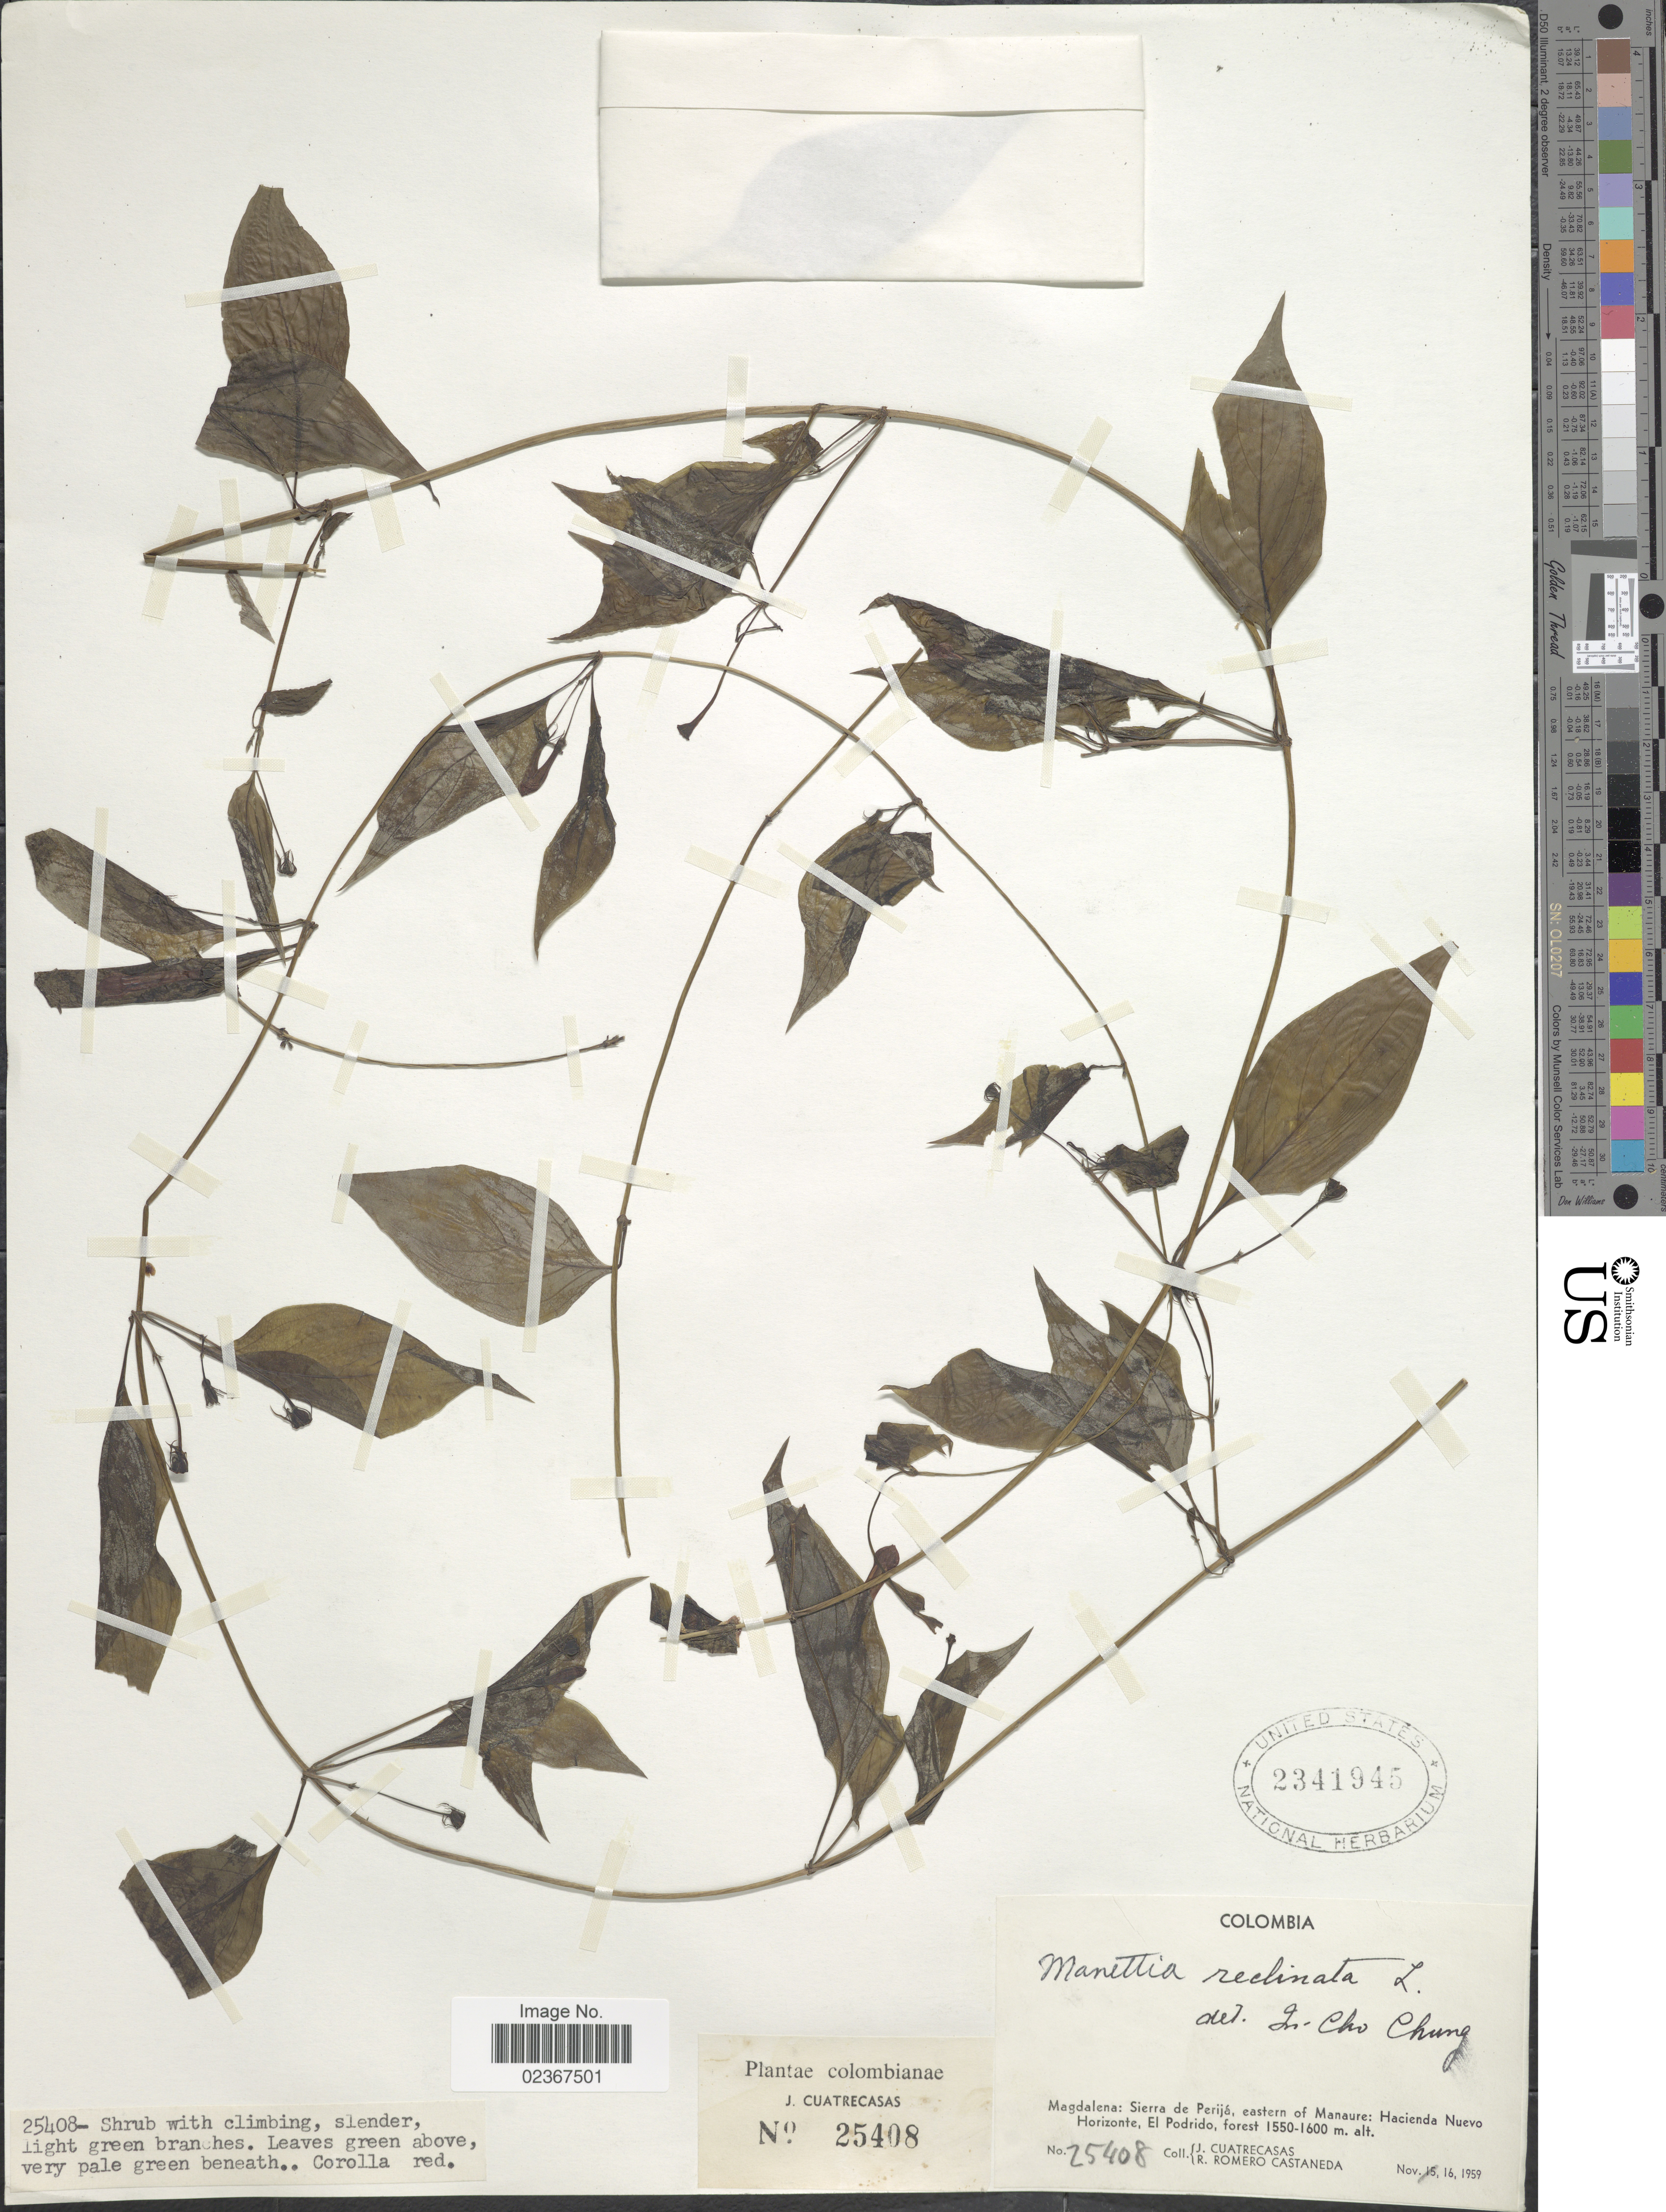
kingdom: Plantae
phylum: Tracheophyta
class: Magnoliopsida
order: Gentianales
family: Rubiaceae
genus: Manettia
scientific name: Manettia reclinata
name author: L.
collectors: J. Cuatrecasas & R. Romero Castañeda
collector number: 25408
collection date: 1959-11-16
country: Colombia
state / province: Magdalena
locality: Sierra de Perija, eastern of Manaure; hacienda Nuevo Horizonte, El Podrido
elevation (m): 1550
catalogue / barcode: US 2341945